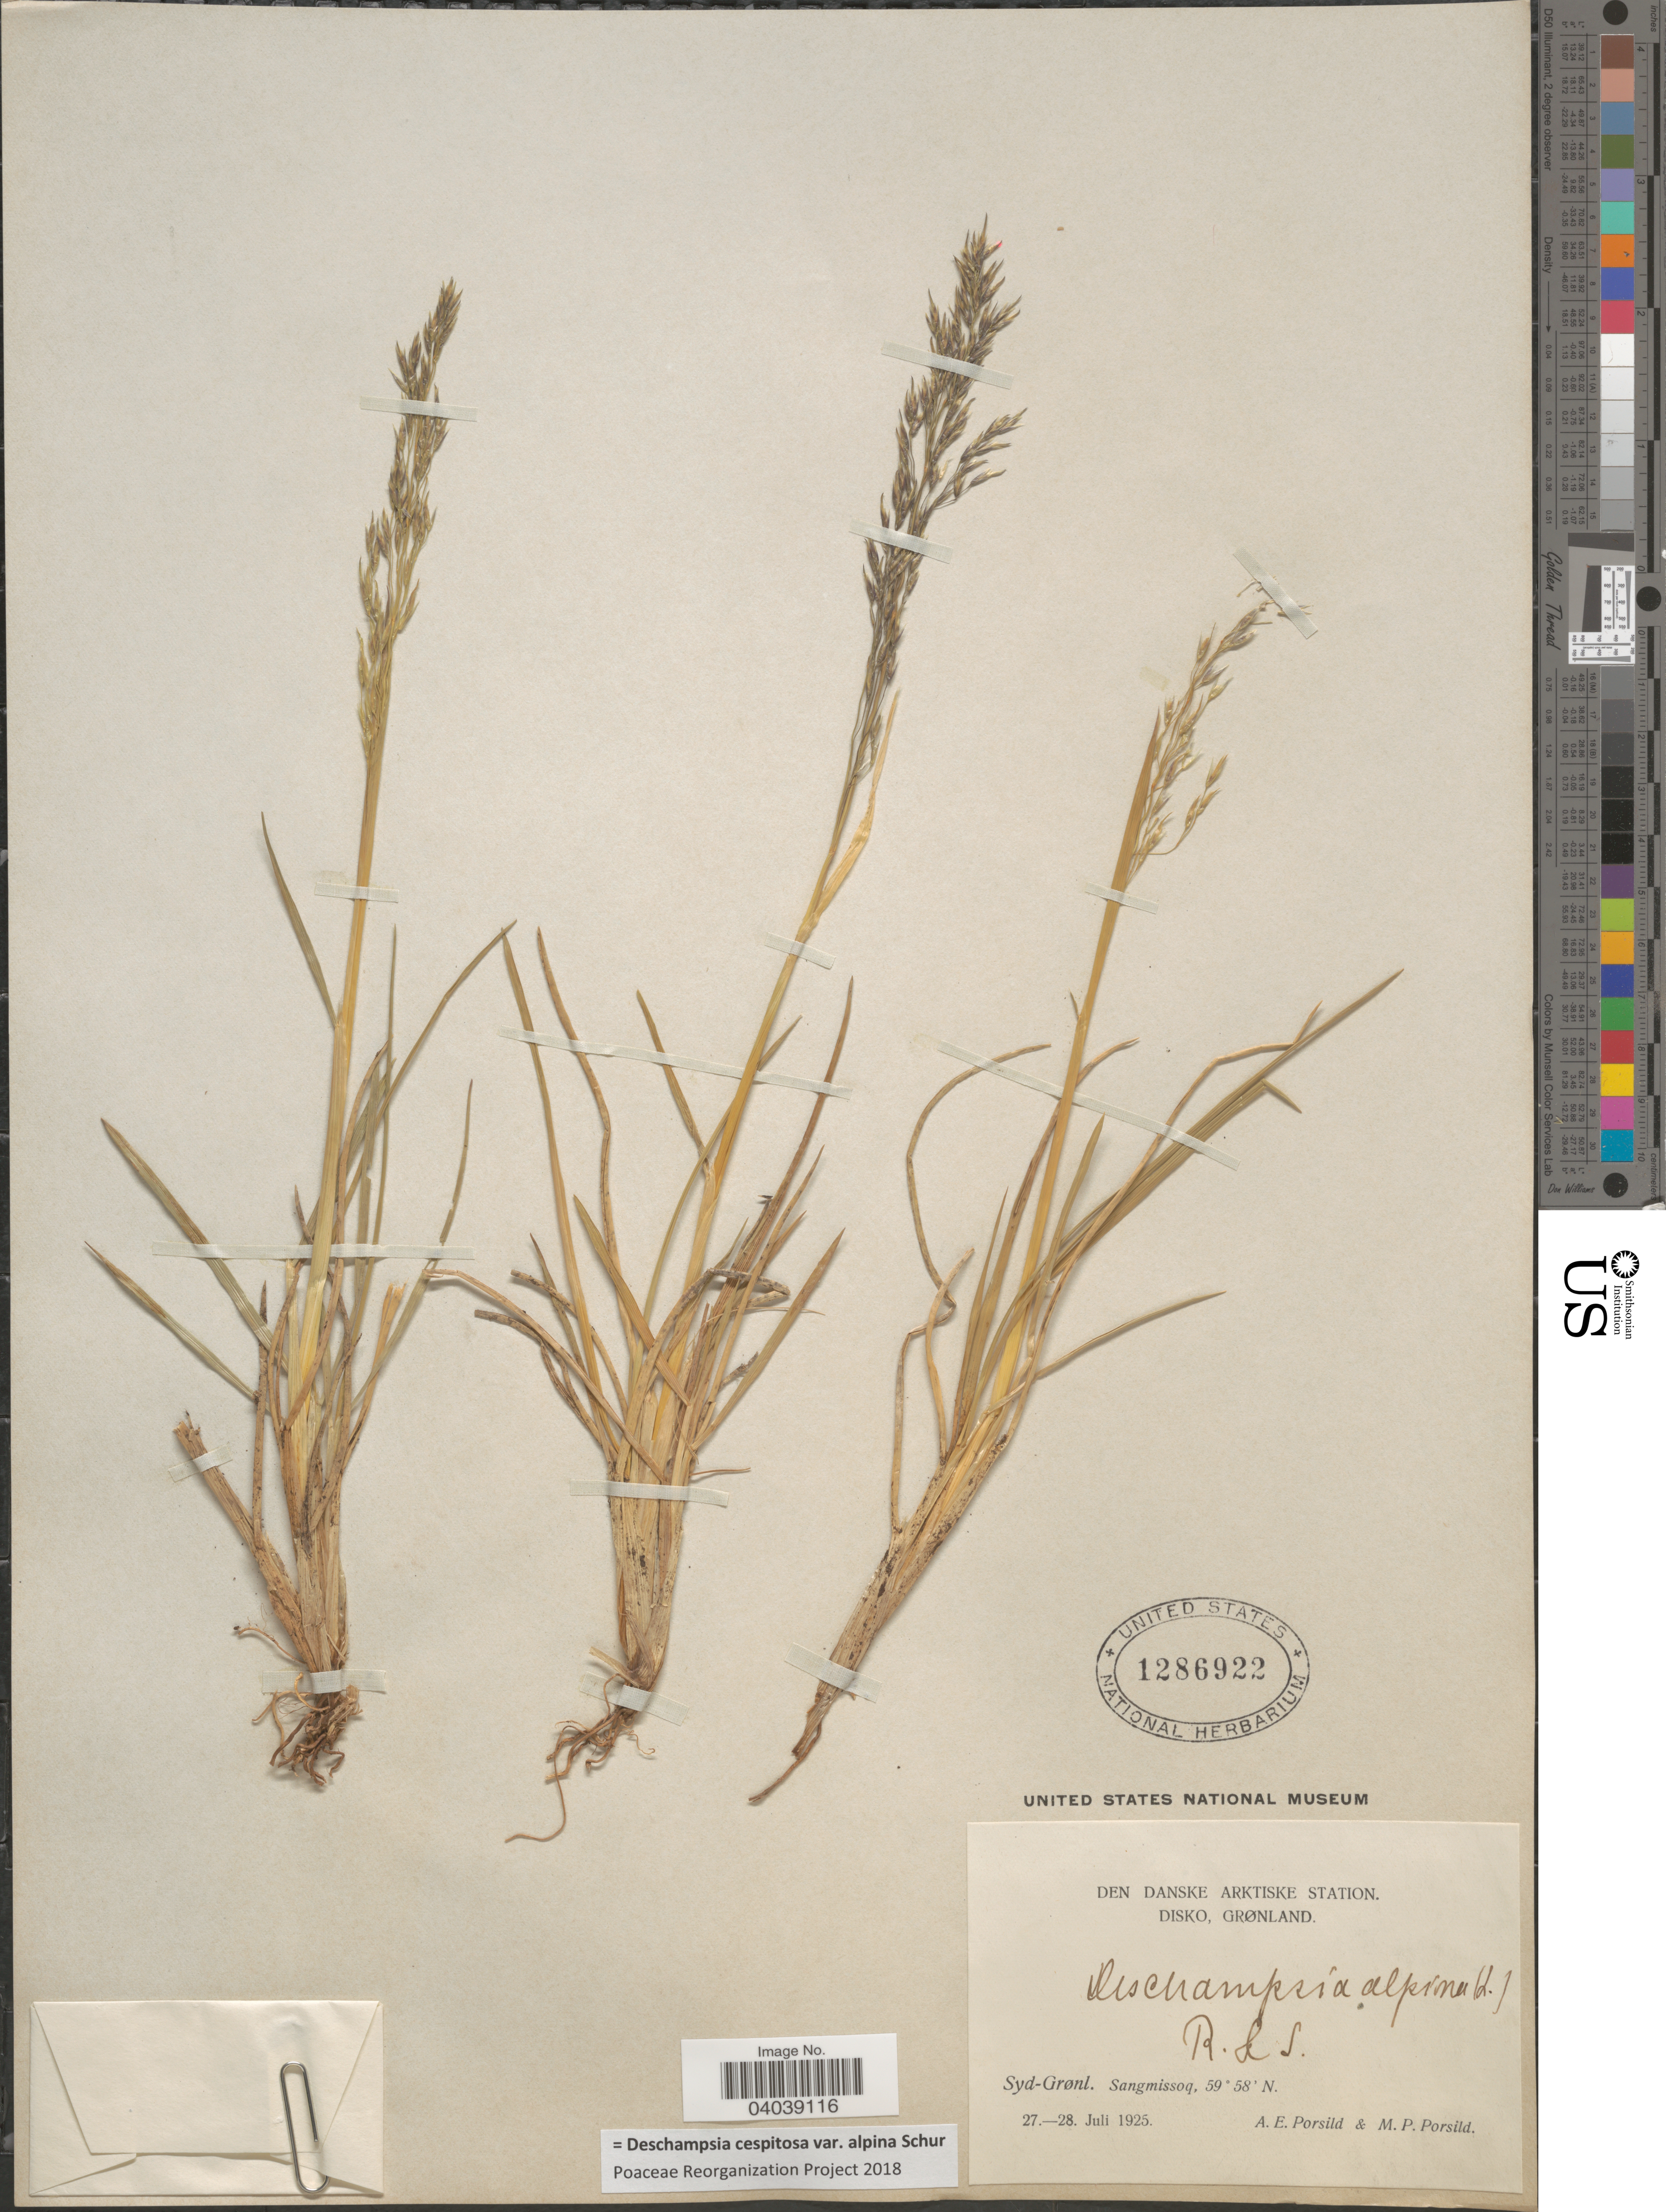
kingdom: Plantae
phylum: Tracheophyta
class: Liliopsida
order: Poales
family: Poaceae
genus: Deschampsia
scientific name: Deschampsia cespitosa var. alpina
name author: Vasey ex W.J. Beal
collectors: A. E. Porsild & M. P. Porsild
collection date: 1925-07-27/1925-07-28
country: Greenland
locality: Den Danske Arktiske Station. Disko, Grønland. Syd-Grønl. Sangmissoq.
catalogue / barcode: US 1286922